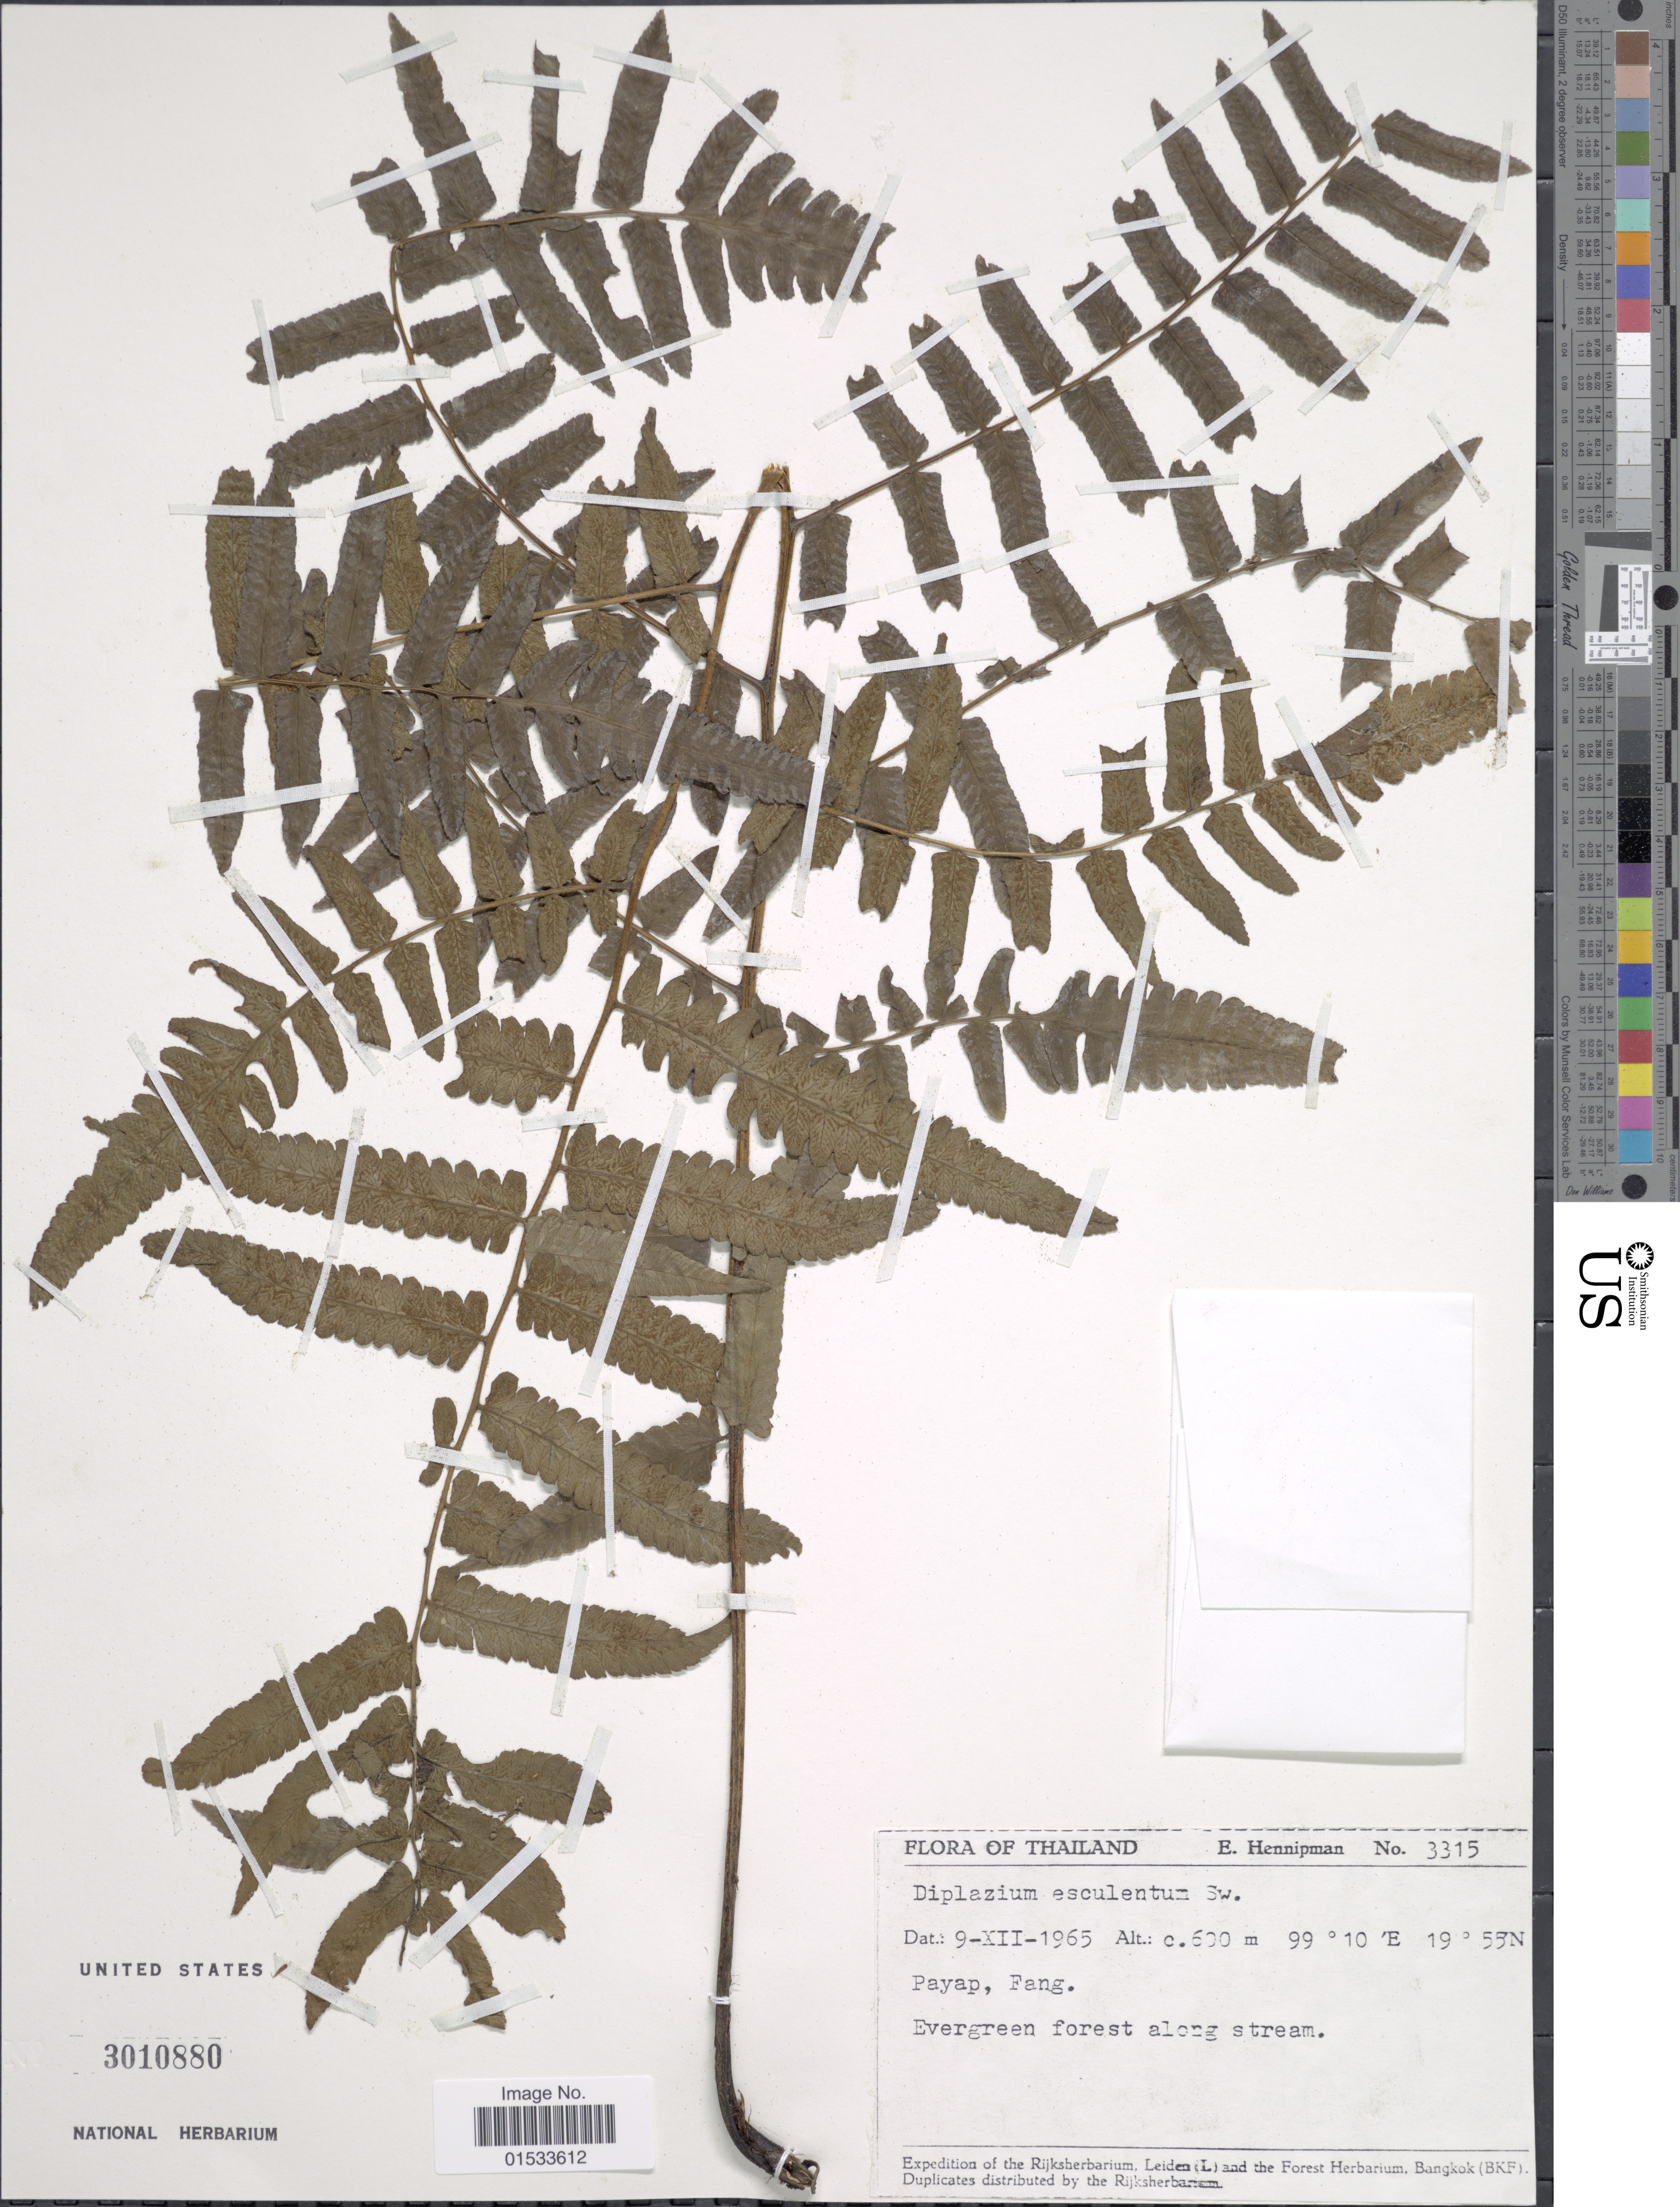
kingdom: Plantae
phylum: Tracheophyta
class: Polypodiopsida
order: Polypodiales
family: Athyriaceae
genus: Diplazium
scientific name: Diplazium esculentum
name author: (Retz.) Sw.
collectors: E. Hennipman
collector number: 3315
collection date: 1965-12-09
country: Thailand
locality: Payap, Fang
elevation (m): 600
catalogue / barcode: US 3010880